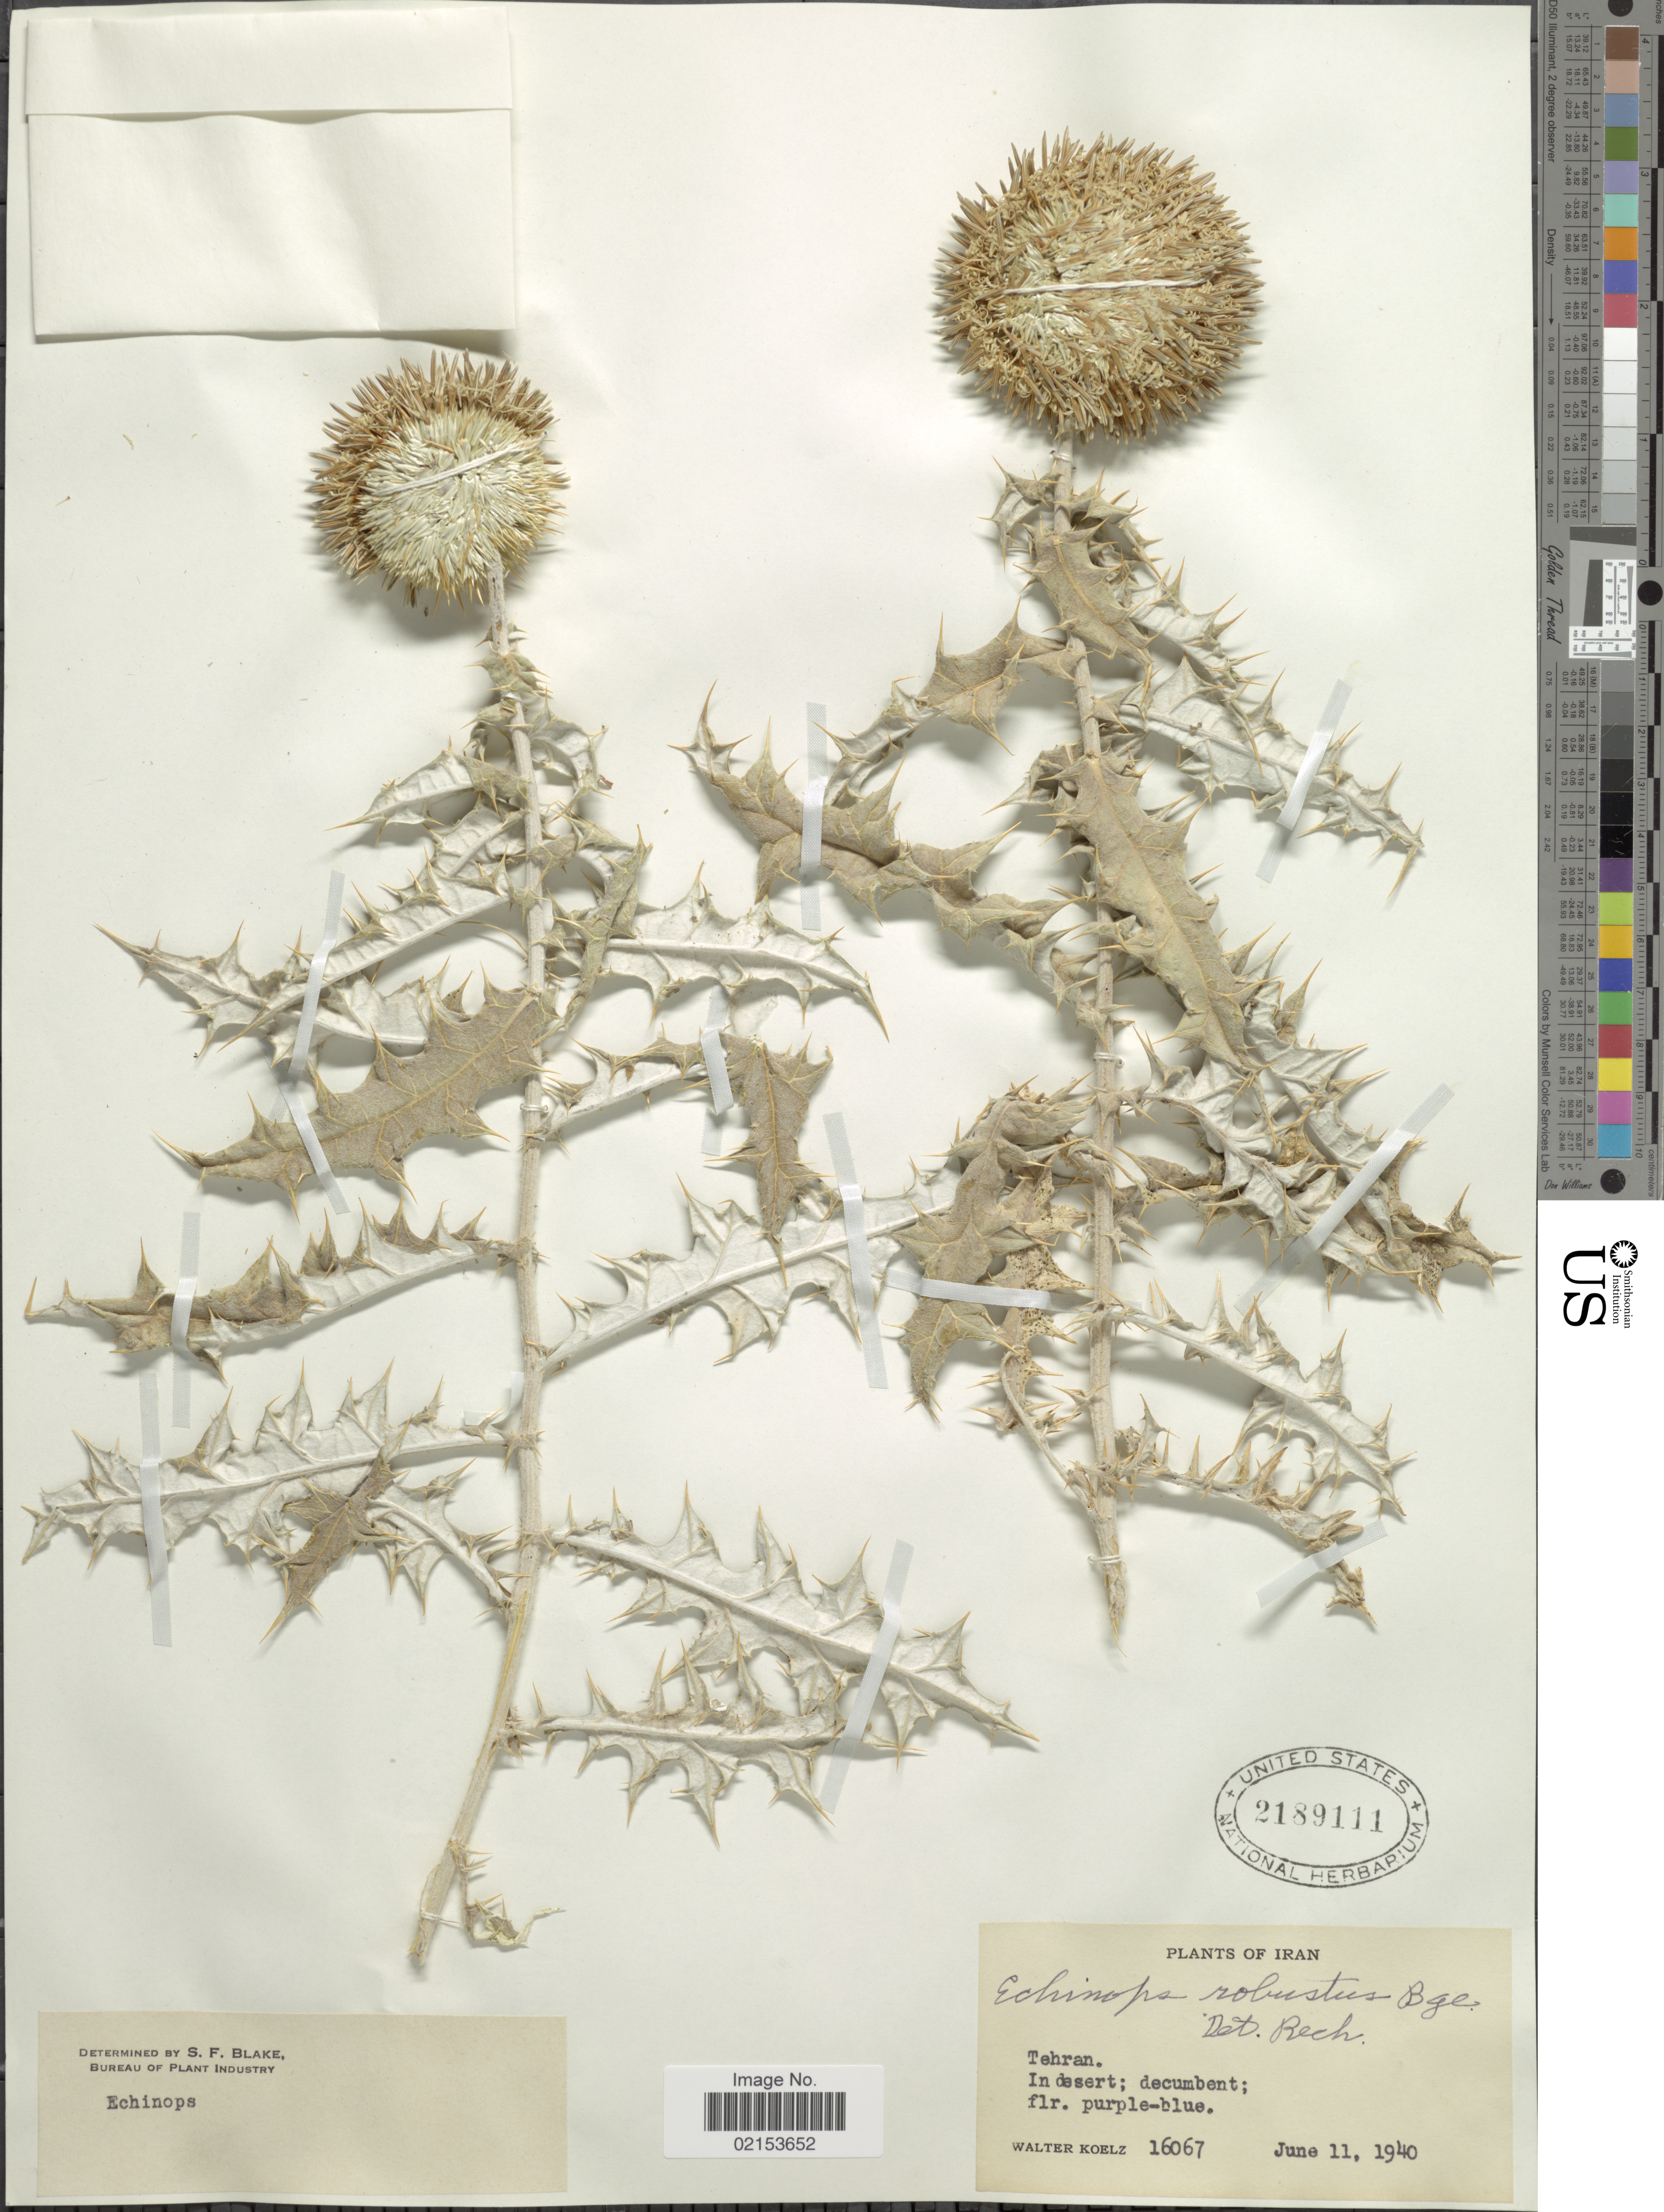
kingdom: Plantae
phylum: Tracheophyta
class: Magnoliopsida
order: Asterales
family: Asteraceae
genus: Echinops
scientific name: Echinops robustus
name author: Bunge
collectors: W. N. Koelz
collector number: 16067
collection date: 1940-06-11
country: Iran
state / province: Tehran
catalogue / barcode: US 2189111